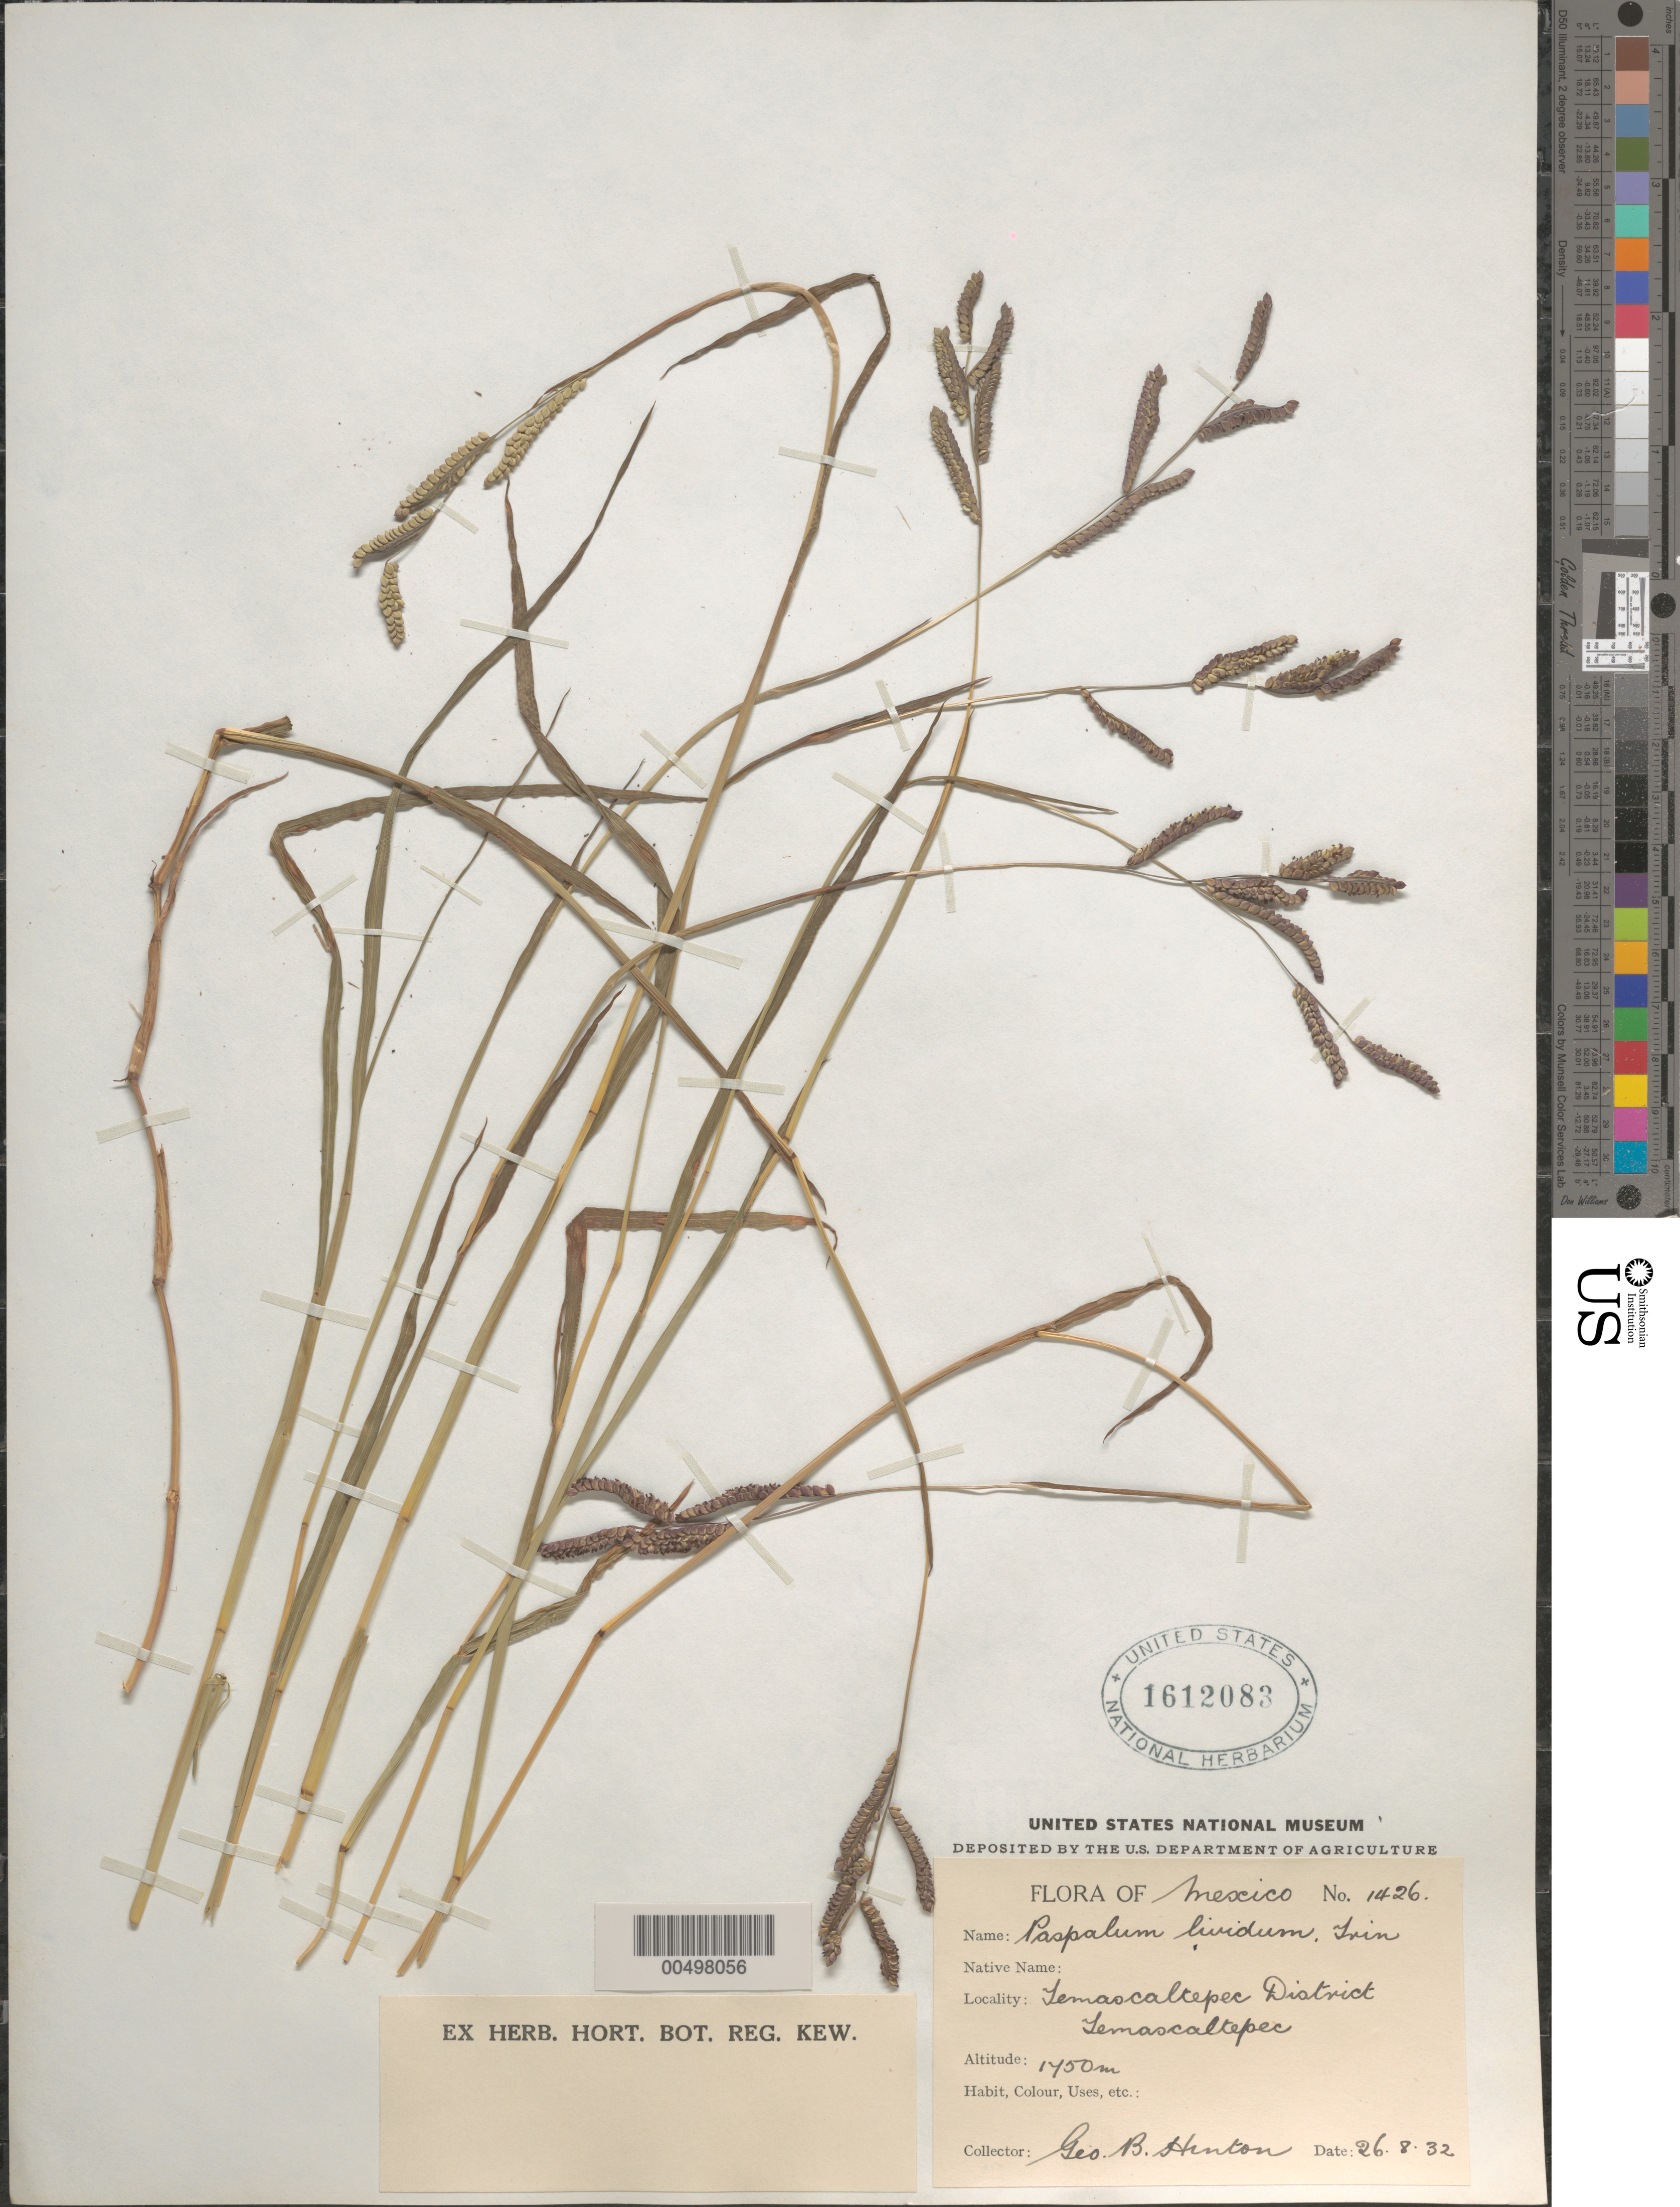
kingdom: Plantae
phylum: Tracheophyta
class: Liliopsida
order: Poales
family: Poaceae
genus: Paspalum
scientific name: Paspalum lividum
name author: Trin. in Schltdl.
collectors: G. B. Hinton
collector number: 1426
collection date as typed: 26 Aug 1932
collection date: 1932-08-26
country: Mexico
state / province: México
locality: Temascaltepec Dist, Temascaltepec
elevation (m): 1750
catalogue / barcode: US 1612083